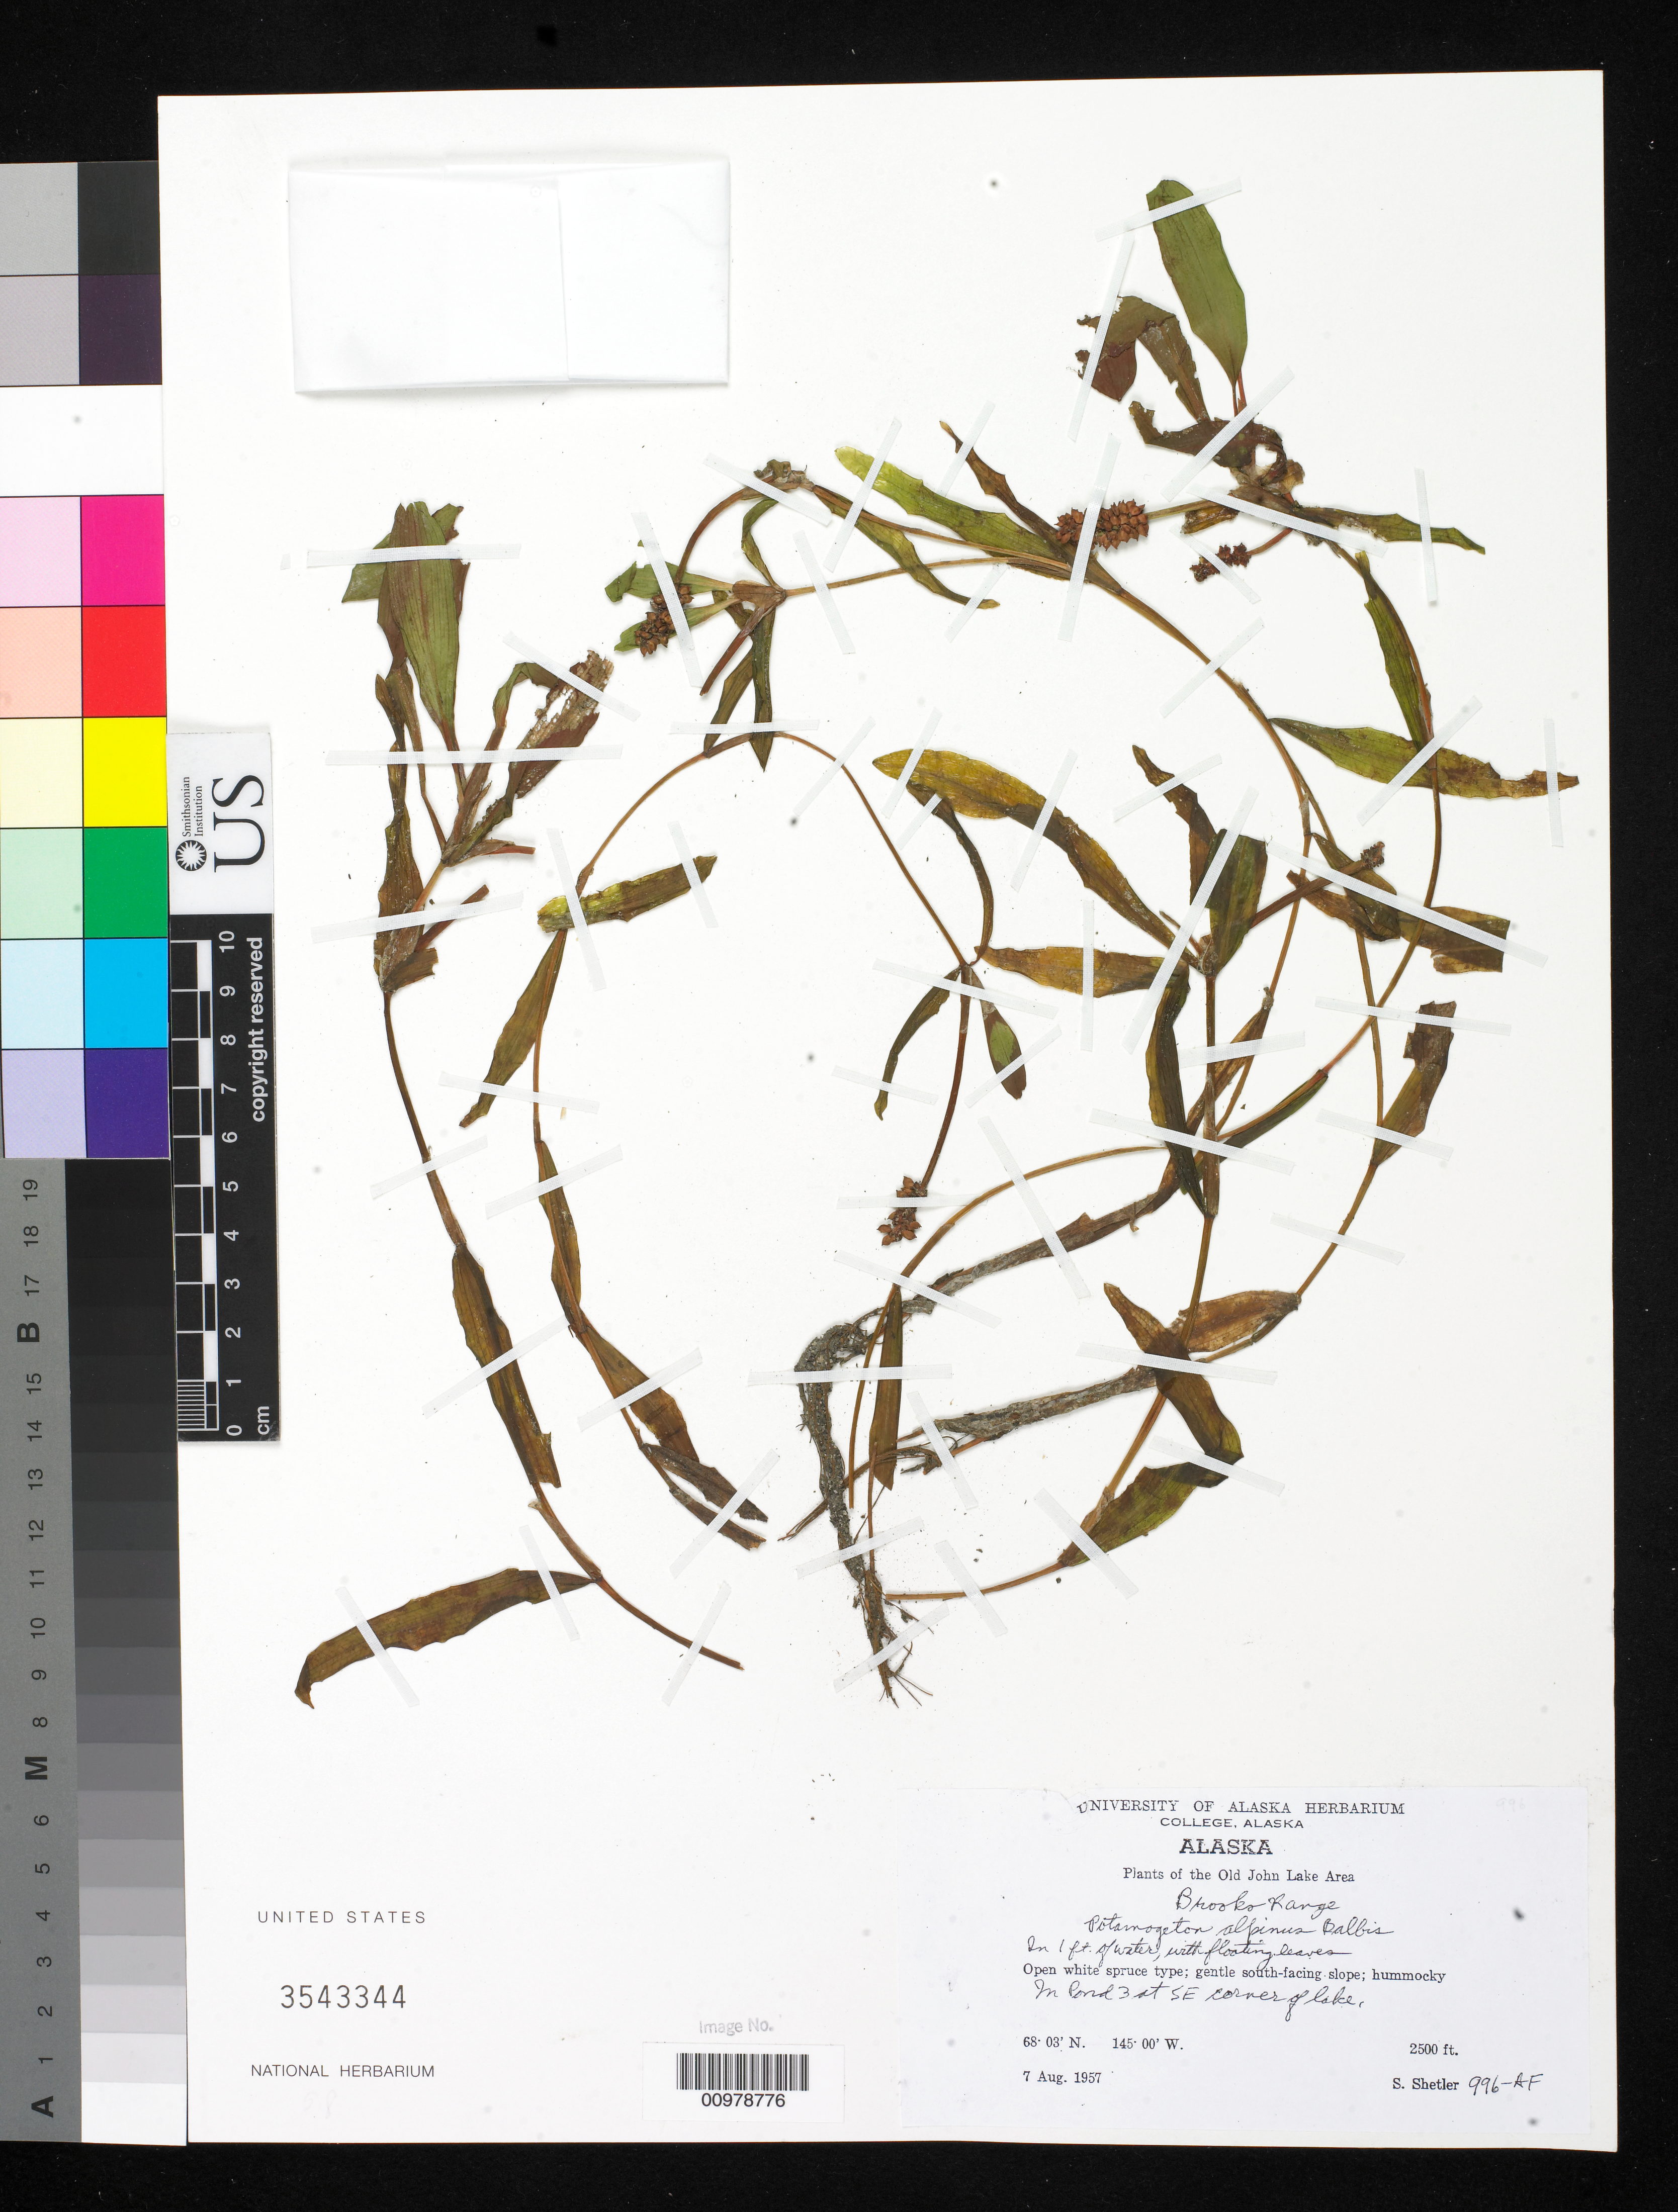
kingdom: Plantae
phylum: Tracheophyta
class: Liliopsida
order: Alismatales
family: Potamogetonaceae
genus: Potamogeton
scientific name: Potamogeton alpinus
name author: Balb.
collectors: S. Shetler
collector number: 996-AF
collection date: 1957-08-07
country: United States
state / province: Alaska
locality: Brooks Range, Old John Lake (in pond 3 at SE corner of lake)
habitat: Open white spruce type; gentle south- facing slope; hummocky.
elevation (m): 762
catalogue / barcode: US 3543344